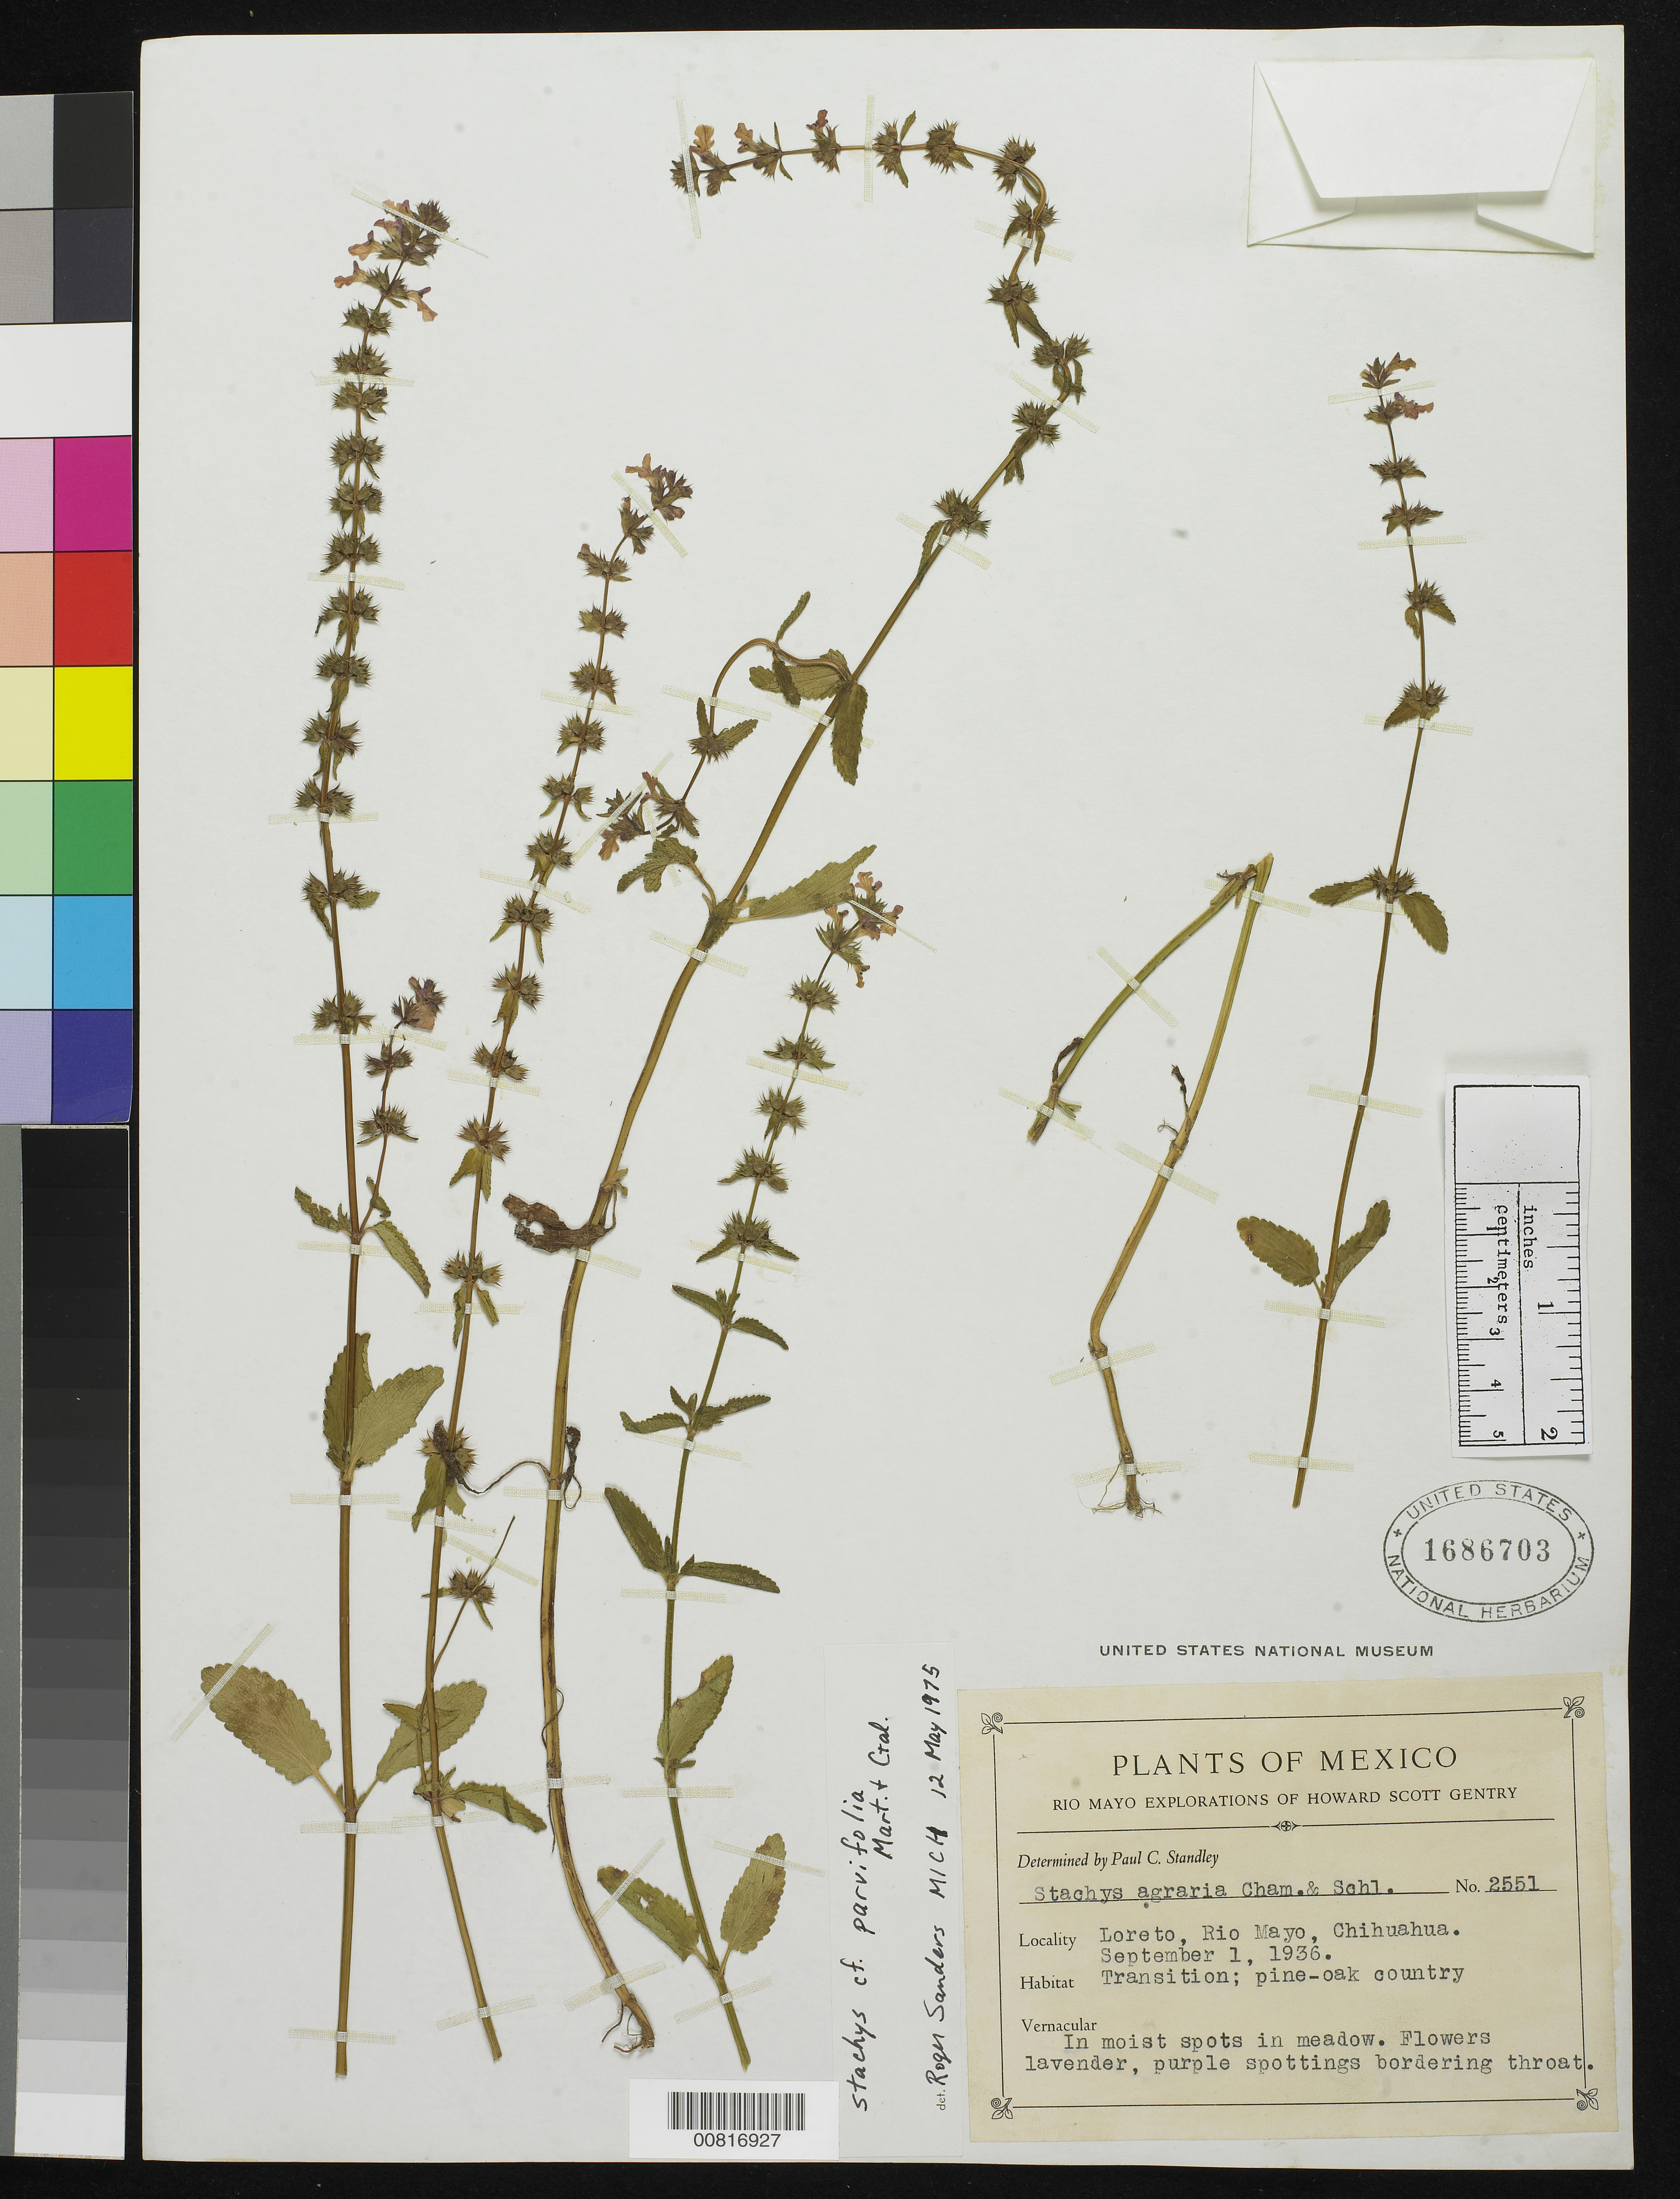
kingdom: Plantae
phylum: Tracheophyta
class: Magnoliopsida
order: Lamiales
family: Lamiaceae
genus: Stachys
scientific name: Stachys parvifolia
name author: M. Martens & Galeotti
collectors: H. S. Gentry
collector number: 2551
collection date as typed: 01 Sep 1936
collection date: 1936-09-01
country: Mexico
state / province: Chihuahua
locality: Loreto, Rio Mayo, Chihuahua.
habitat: Moist spots in meadow. Transition; Pine-Oak country.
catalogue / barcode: US 1686703